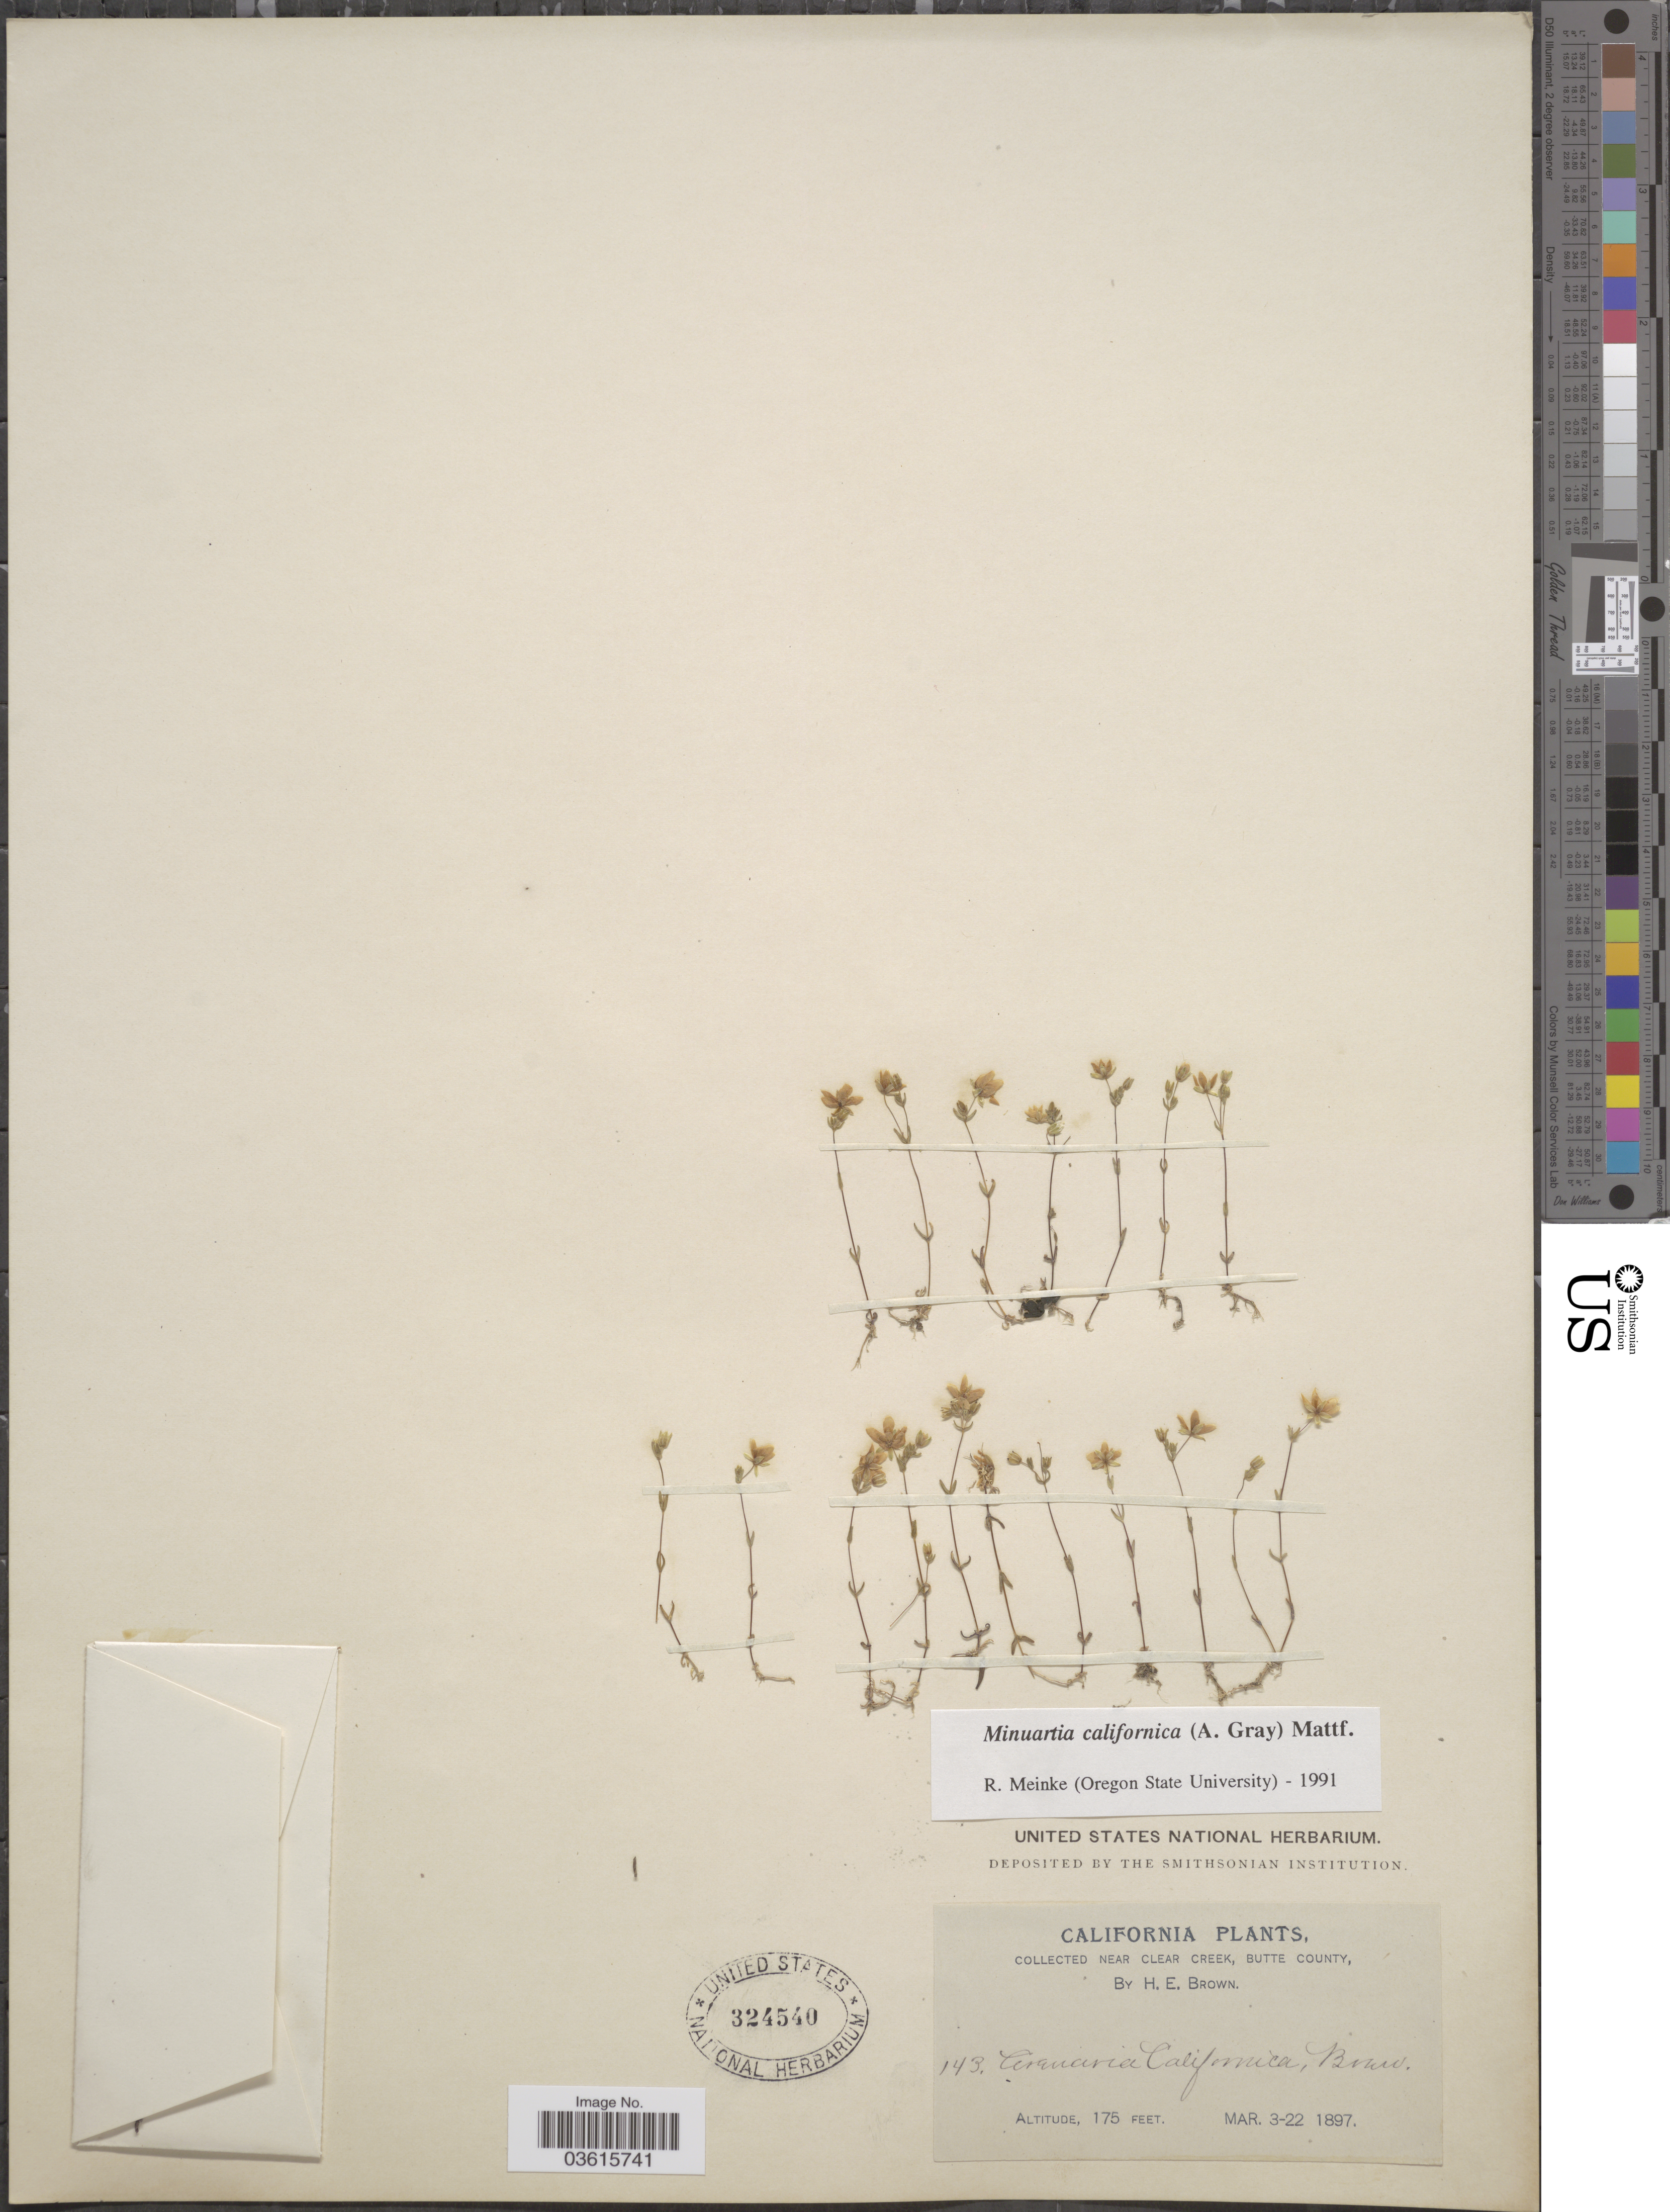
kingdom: Plantae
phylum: Tracheophyta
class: Magnoliopsida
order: Caryophyllales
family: Caryophyllaceae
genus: Minuartia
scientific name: Minuartia californica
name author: (A. Gray) Mattf.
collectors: H. E. Brown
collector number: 143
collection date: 1897-03-03/1897-03-22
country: United States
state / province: California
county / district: Butte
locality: Near Clear Creek, Butte County.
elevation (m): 53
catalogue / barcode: US 324540